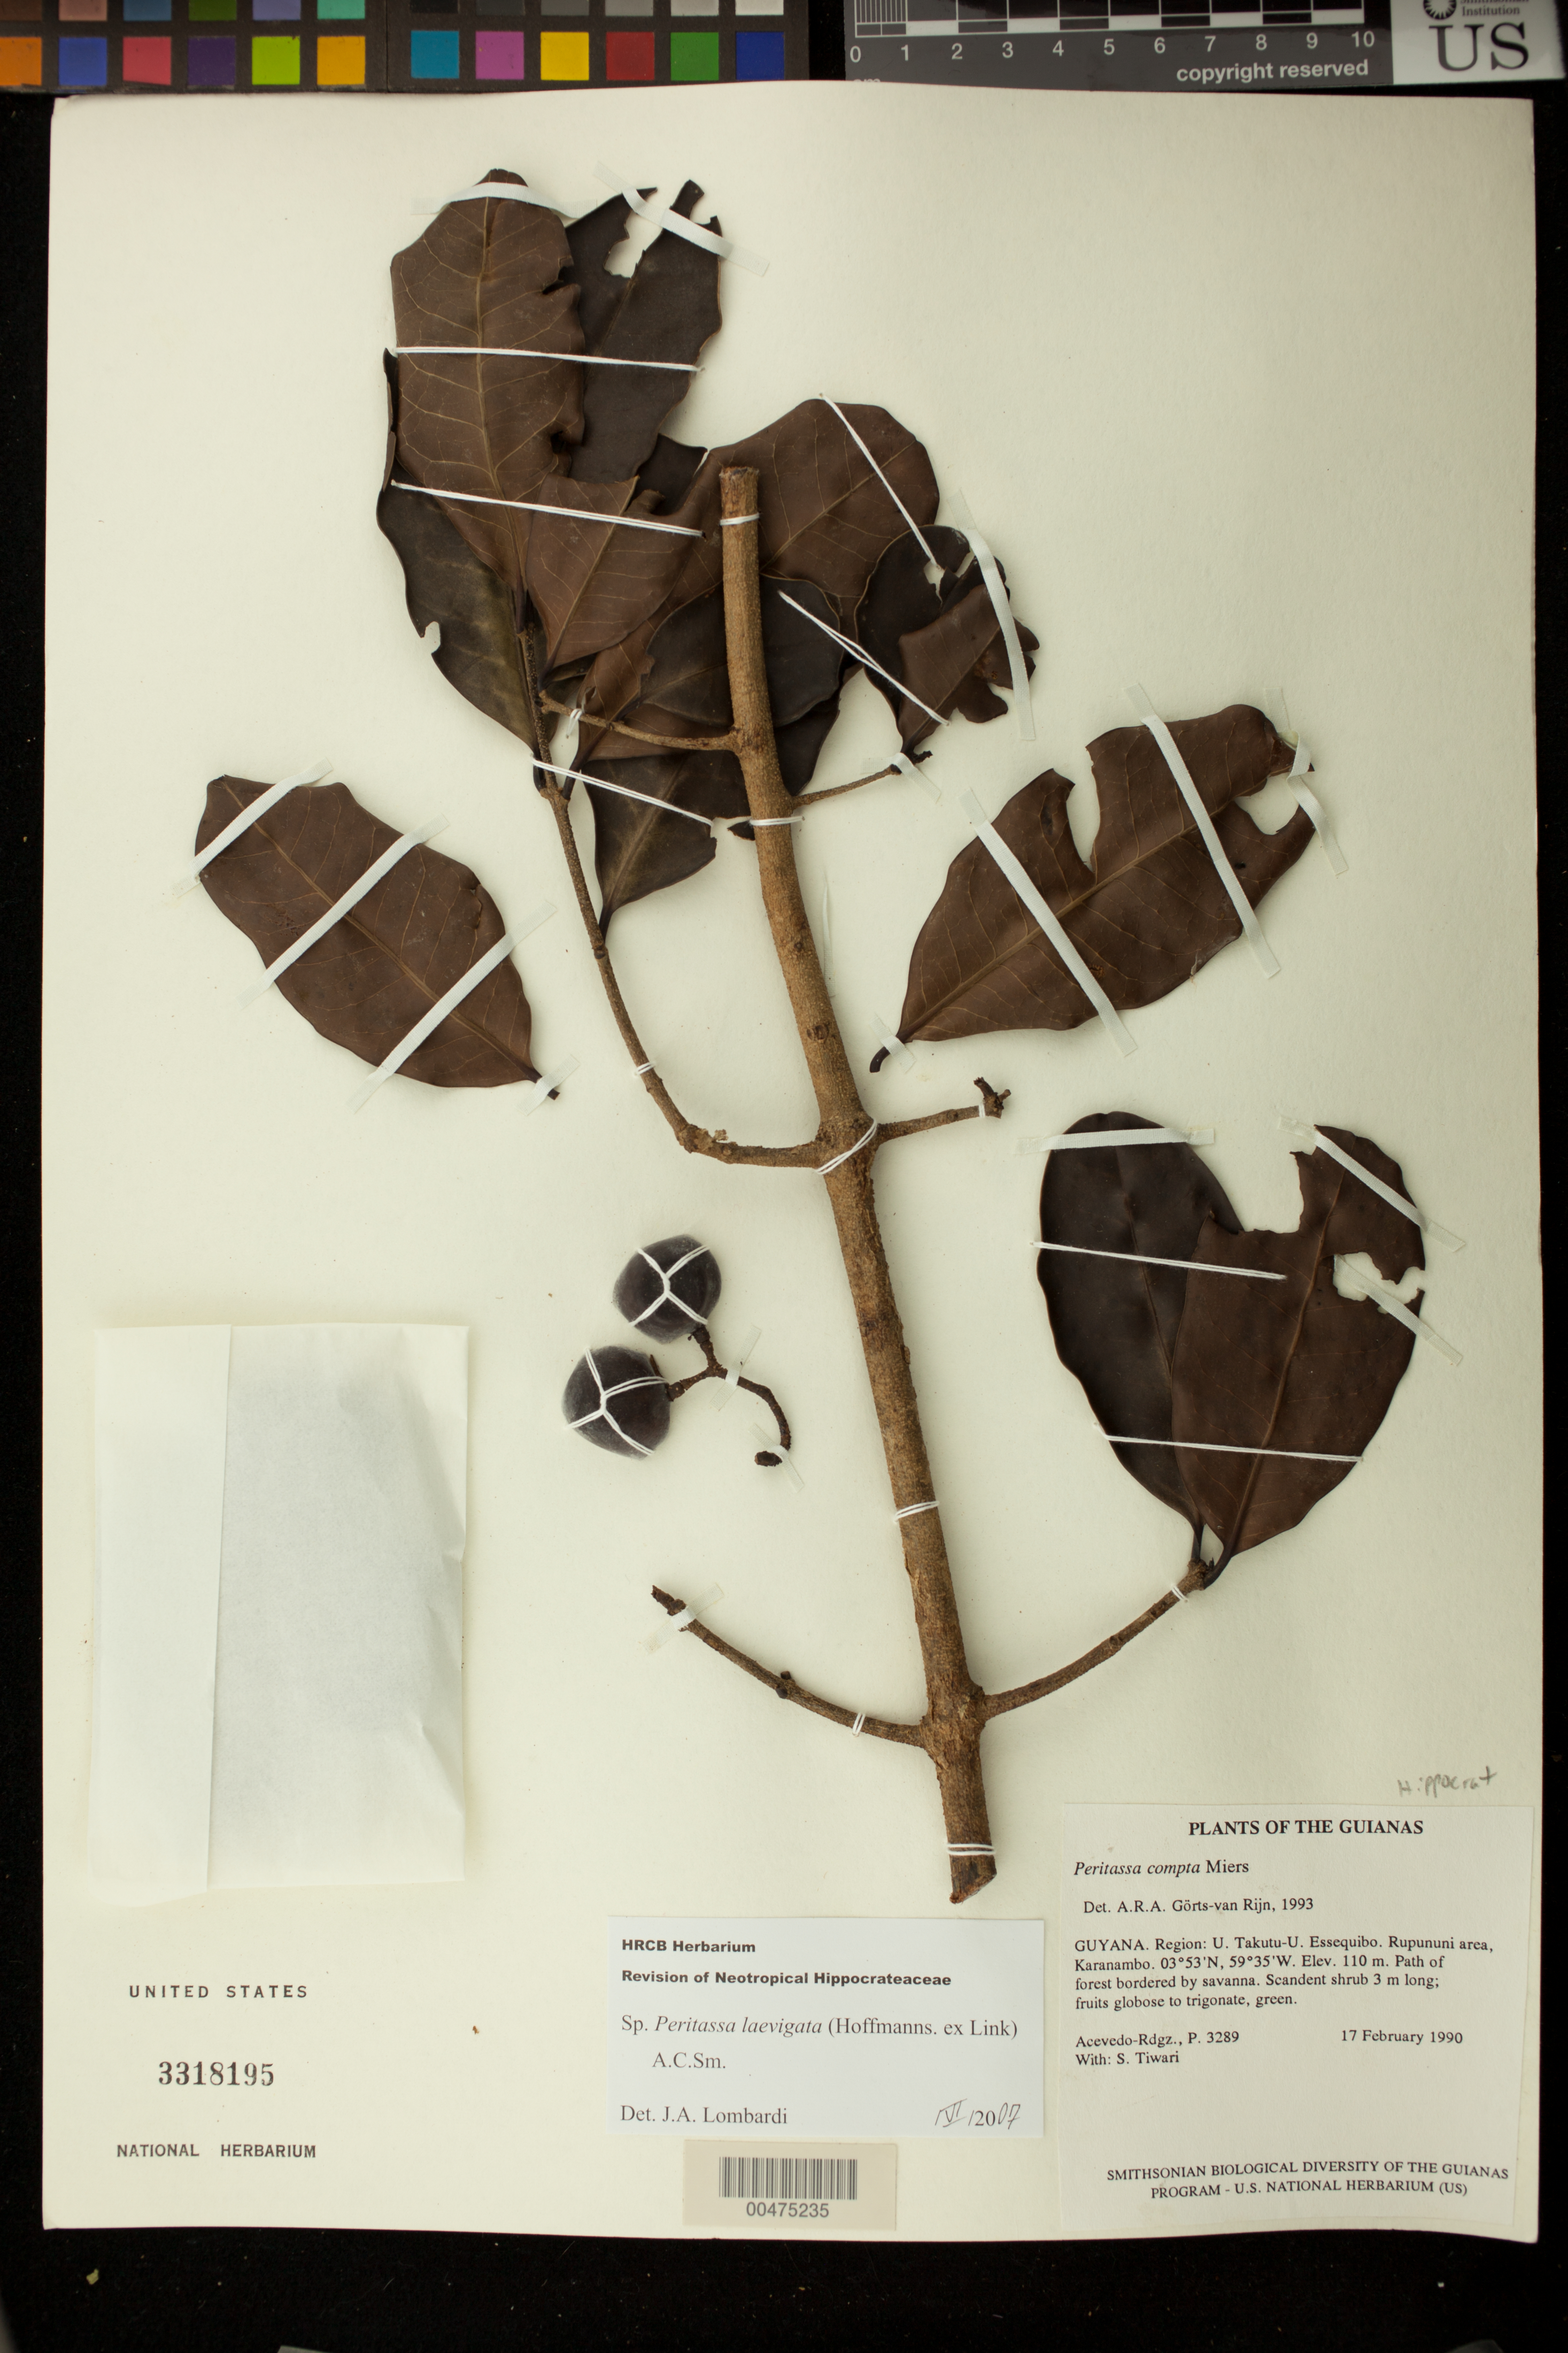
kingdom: Plantae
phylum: Tracheophyta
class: Magnoliopsida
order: Celastrales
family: Celastraceae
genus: Peritassa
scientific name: Peritassa laevigata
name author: (Hoffmanns. ex Link) A.C. Sm.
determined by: Lombardi, Julio A.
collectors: P. Acevedo-Rodr. & S. Tiwari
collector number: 3289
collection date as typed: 17 Feb 1990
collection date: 1990-02-17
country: Guyana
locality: U. Takutu - U. Essequibo. Rupununi area, Karanambo.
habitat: Path of forest bordered by savanna.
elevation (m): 110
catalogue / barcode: US 3318195